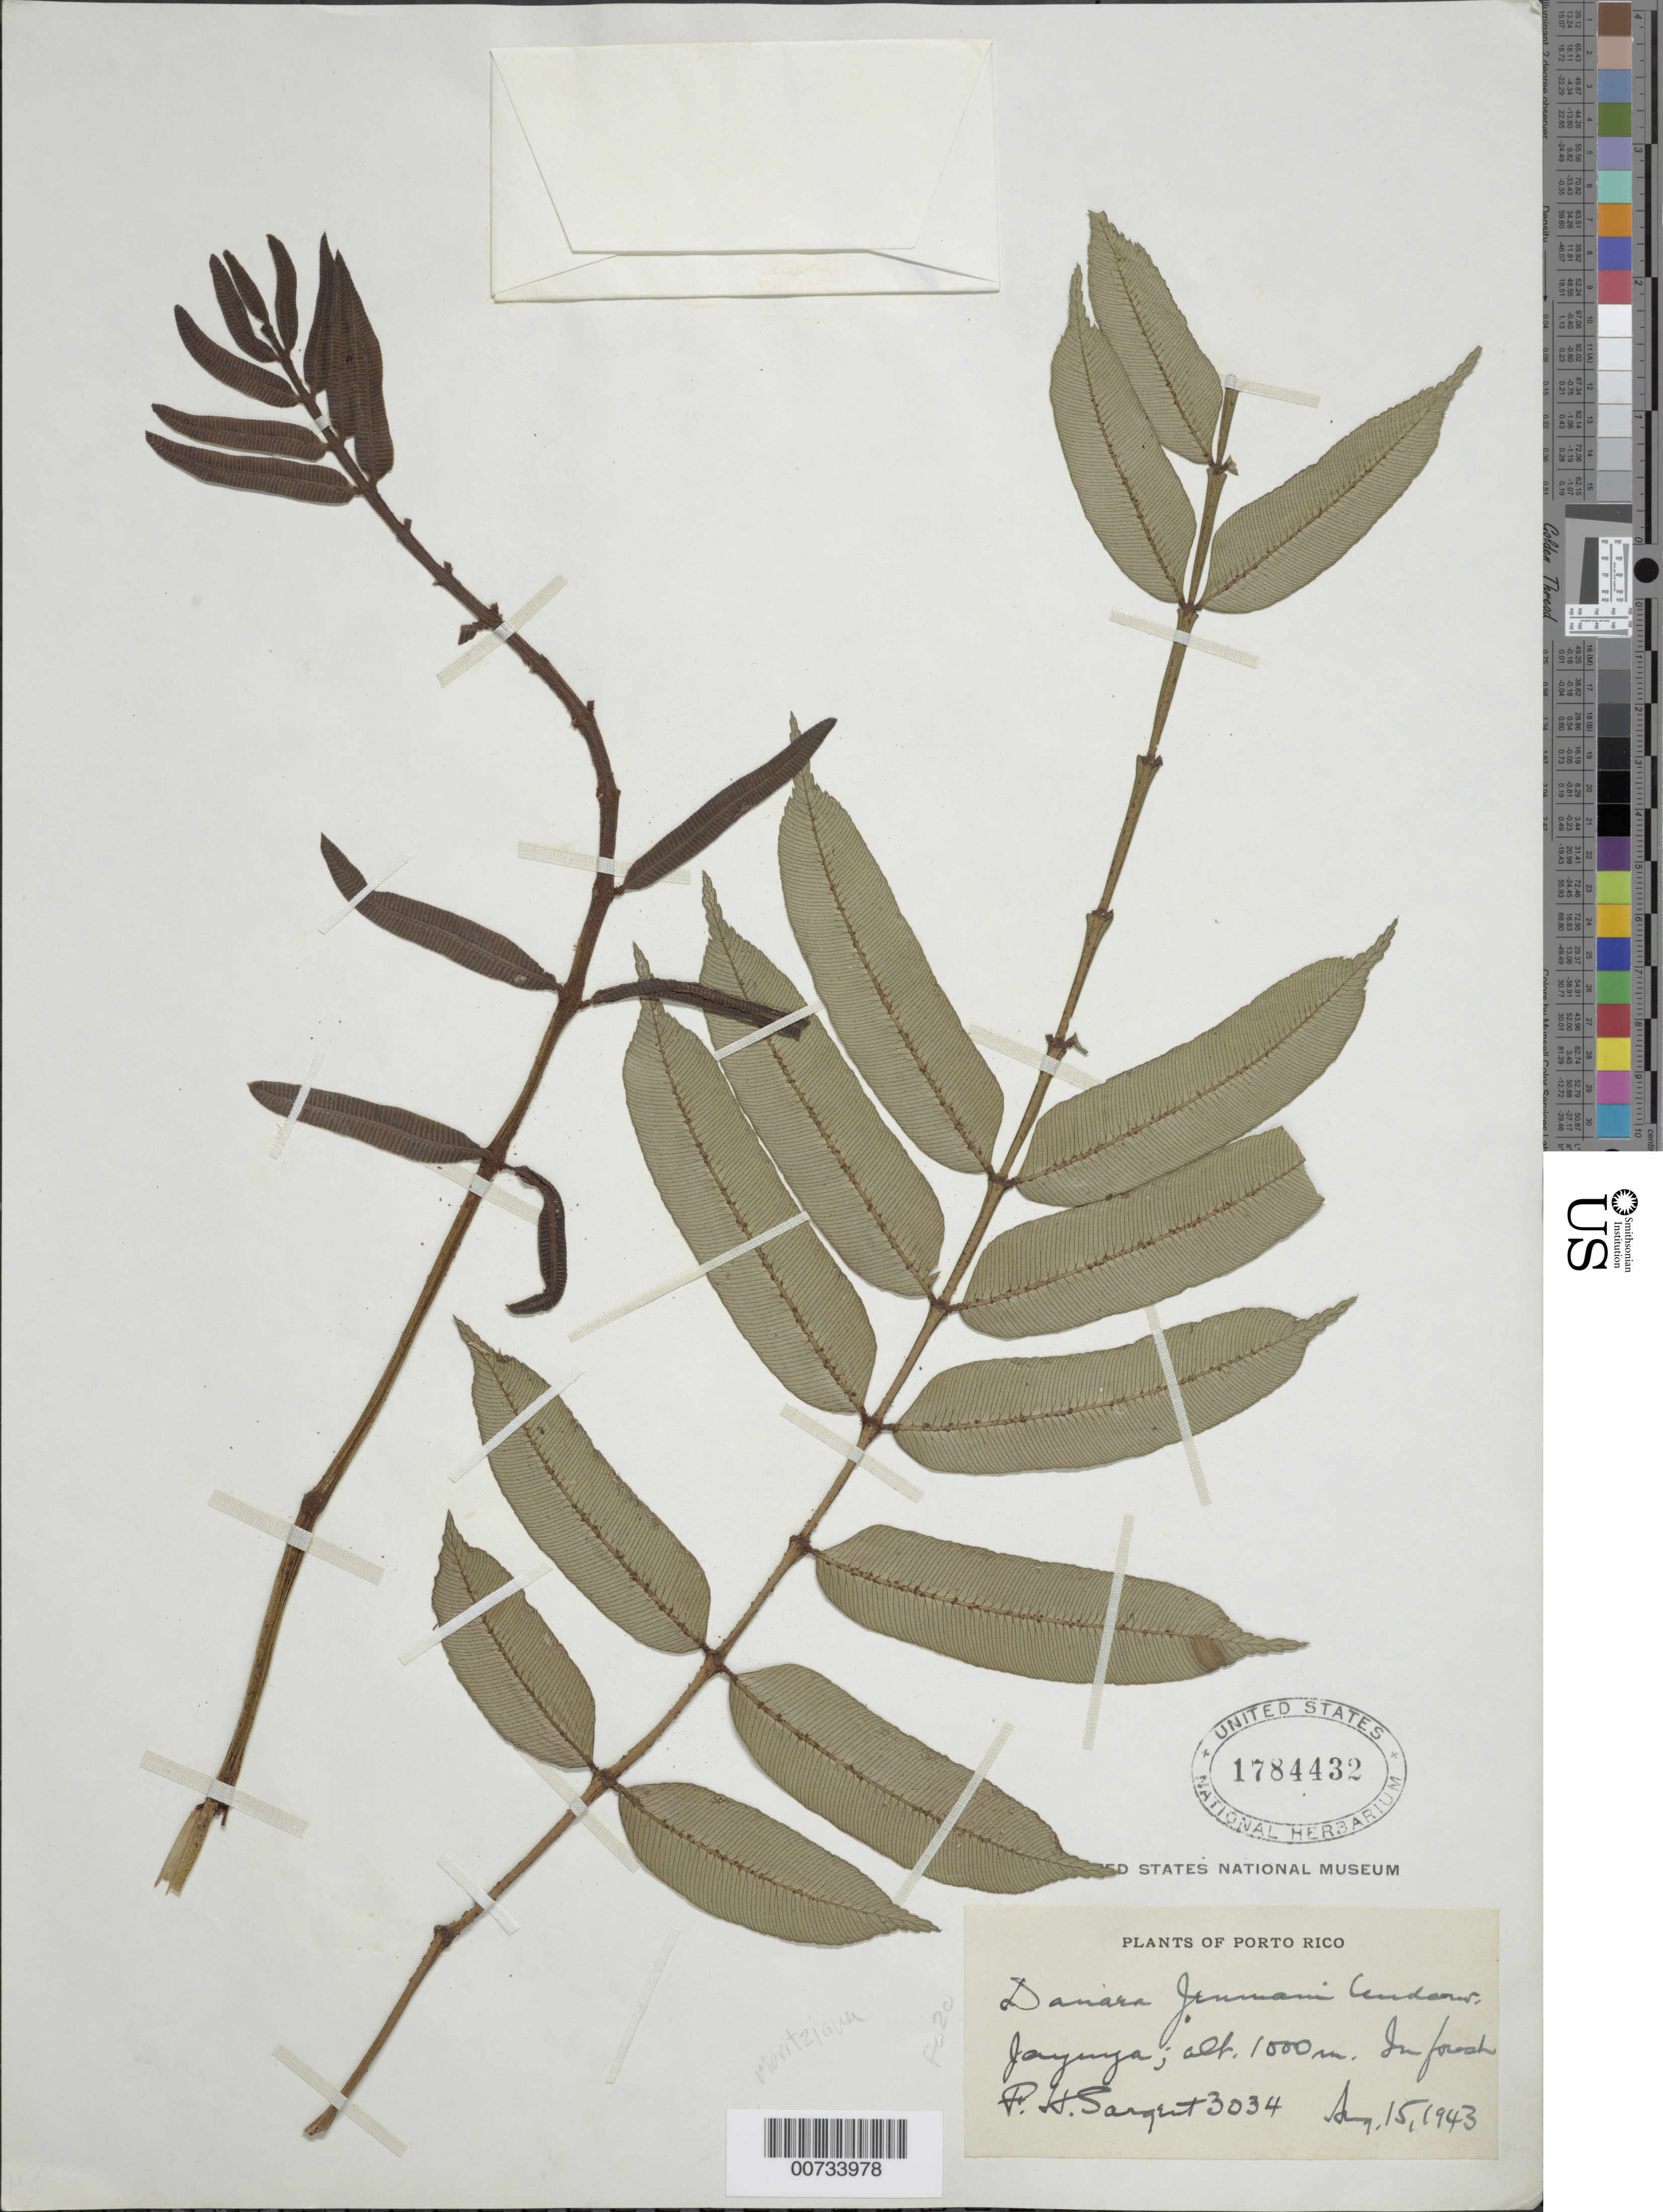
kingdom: Plantae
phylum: Tracheophyta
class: Polypodiopsida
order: Marattiales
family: Marattiaceae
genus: Danaea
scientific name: Danaea moritziana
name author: C. Presl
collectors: F. H. Sargent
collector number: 3034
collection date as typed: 15 Aug 1943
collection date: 1943-08-15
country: Puerto Rico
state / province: Jayuya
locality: Jayuya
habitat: In forest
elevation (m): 1000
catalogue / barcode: US 1784432